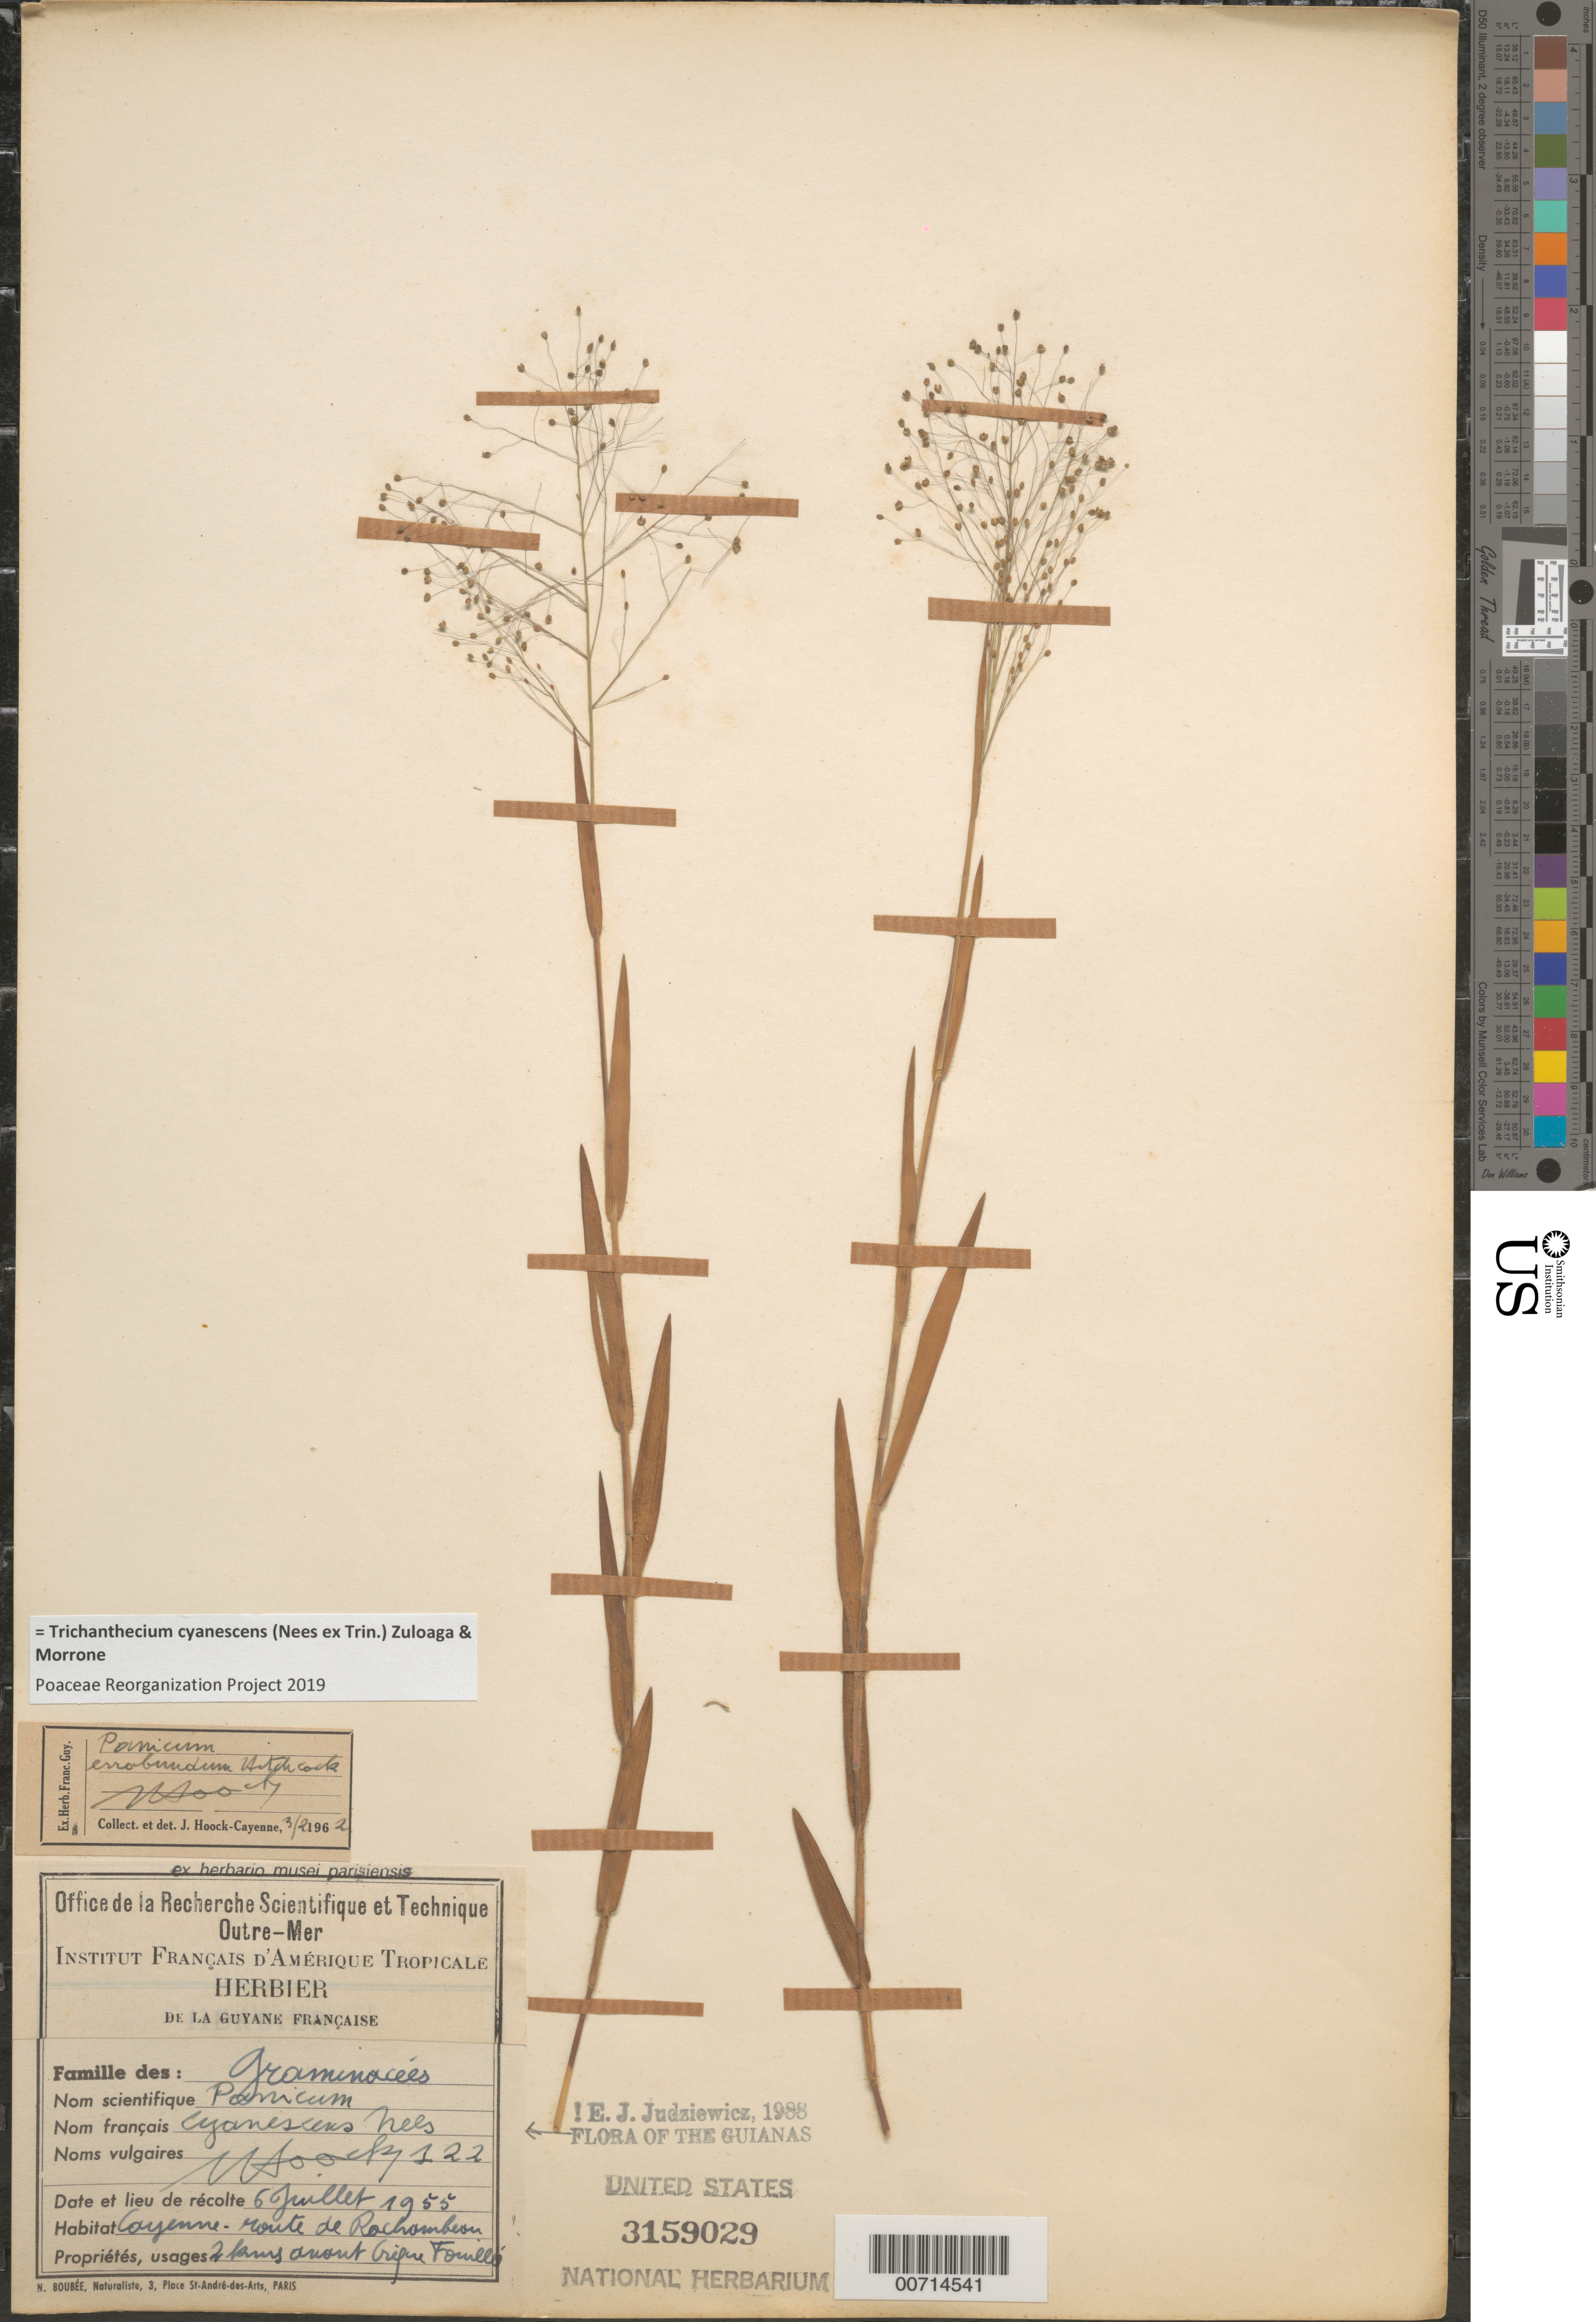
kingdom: Plantae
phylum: Tracheophyta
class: Liliopsida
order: Poales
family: Poaceae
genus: Panicum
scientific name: Panicum cyanescens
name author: Nees ex Trin.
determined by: Judziewicz, E. J.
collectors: J. Hoock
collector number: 122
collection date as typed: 6-Jul-55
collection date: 1955-07-06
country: French Guiana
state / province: Cayenne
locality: Cayenne, Route de Rochambeau, 2 km avant Crique Fouilleé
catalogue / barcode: US 3159029